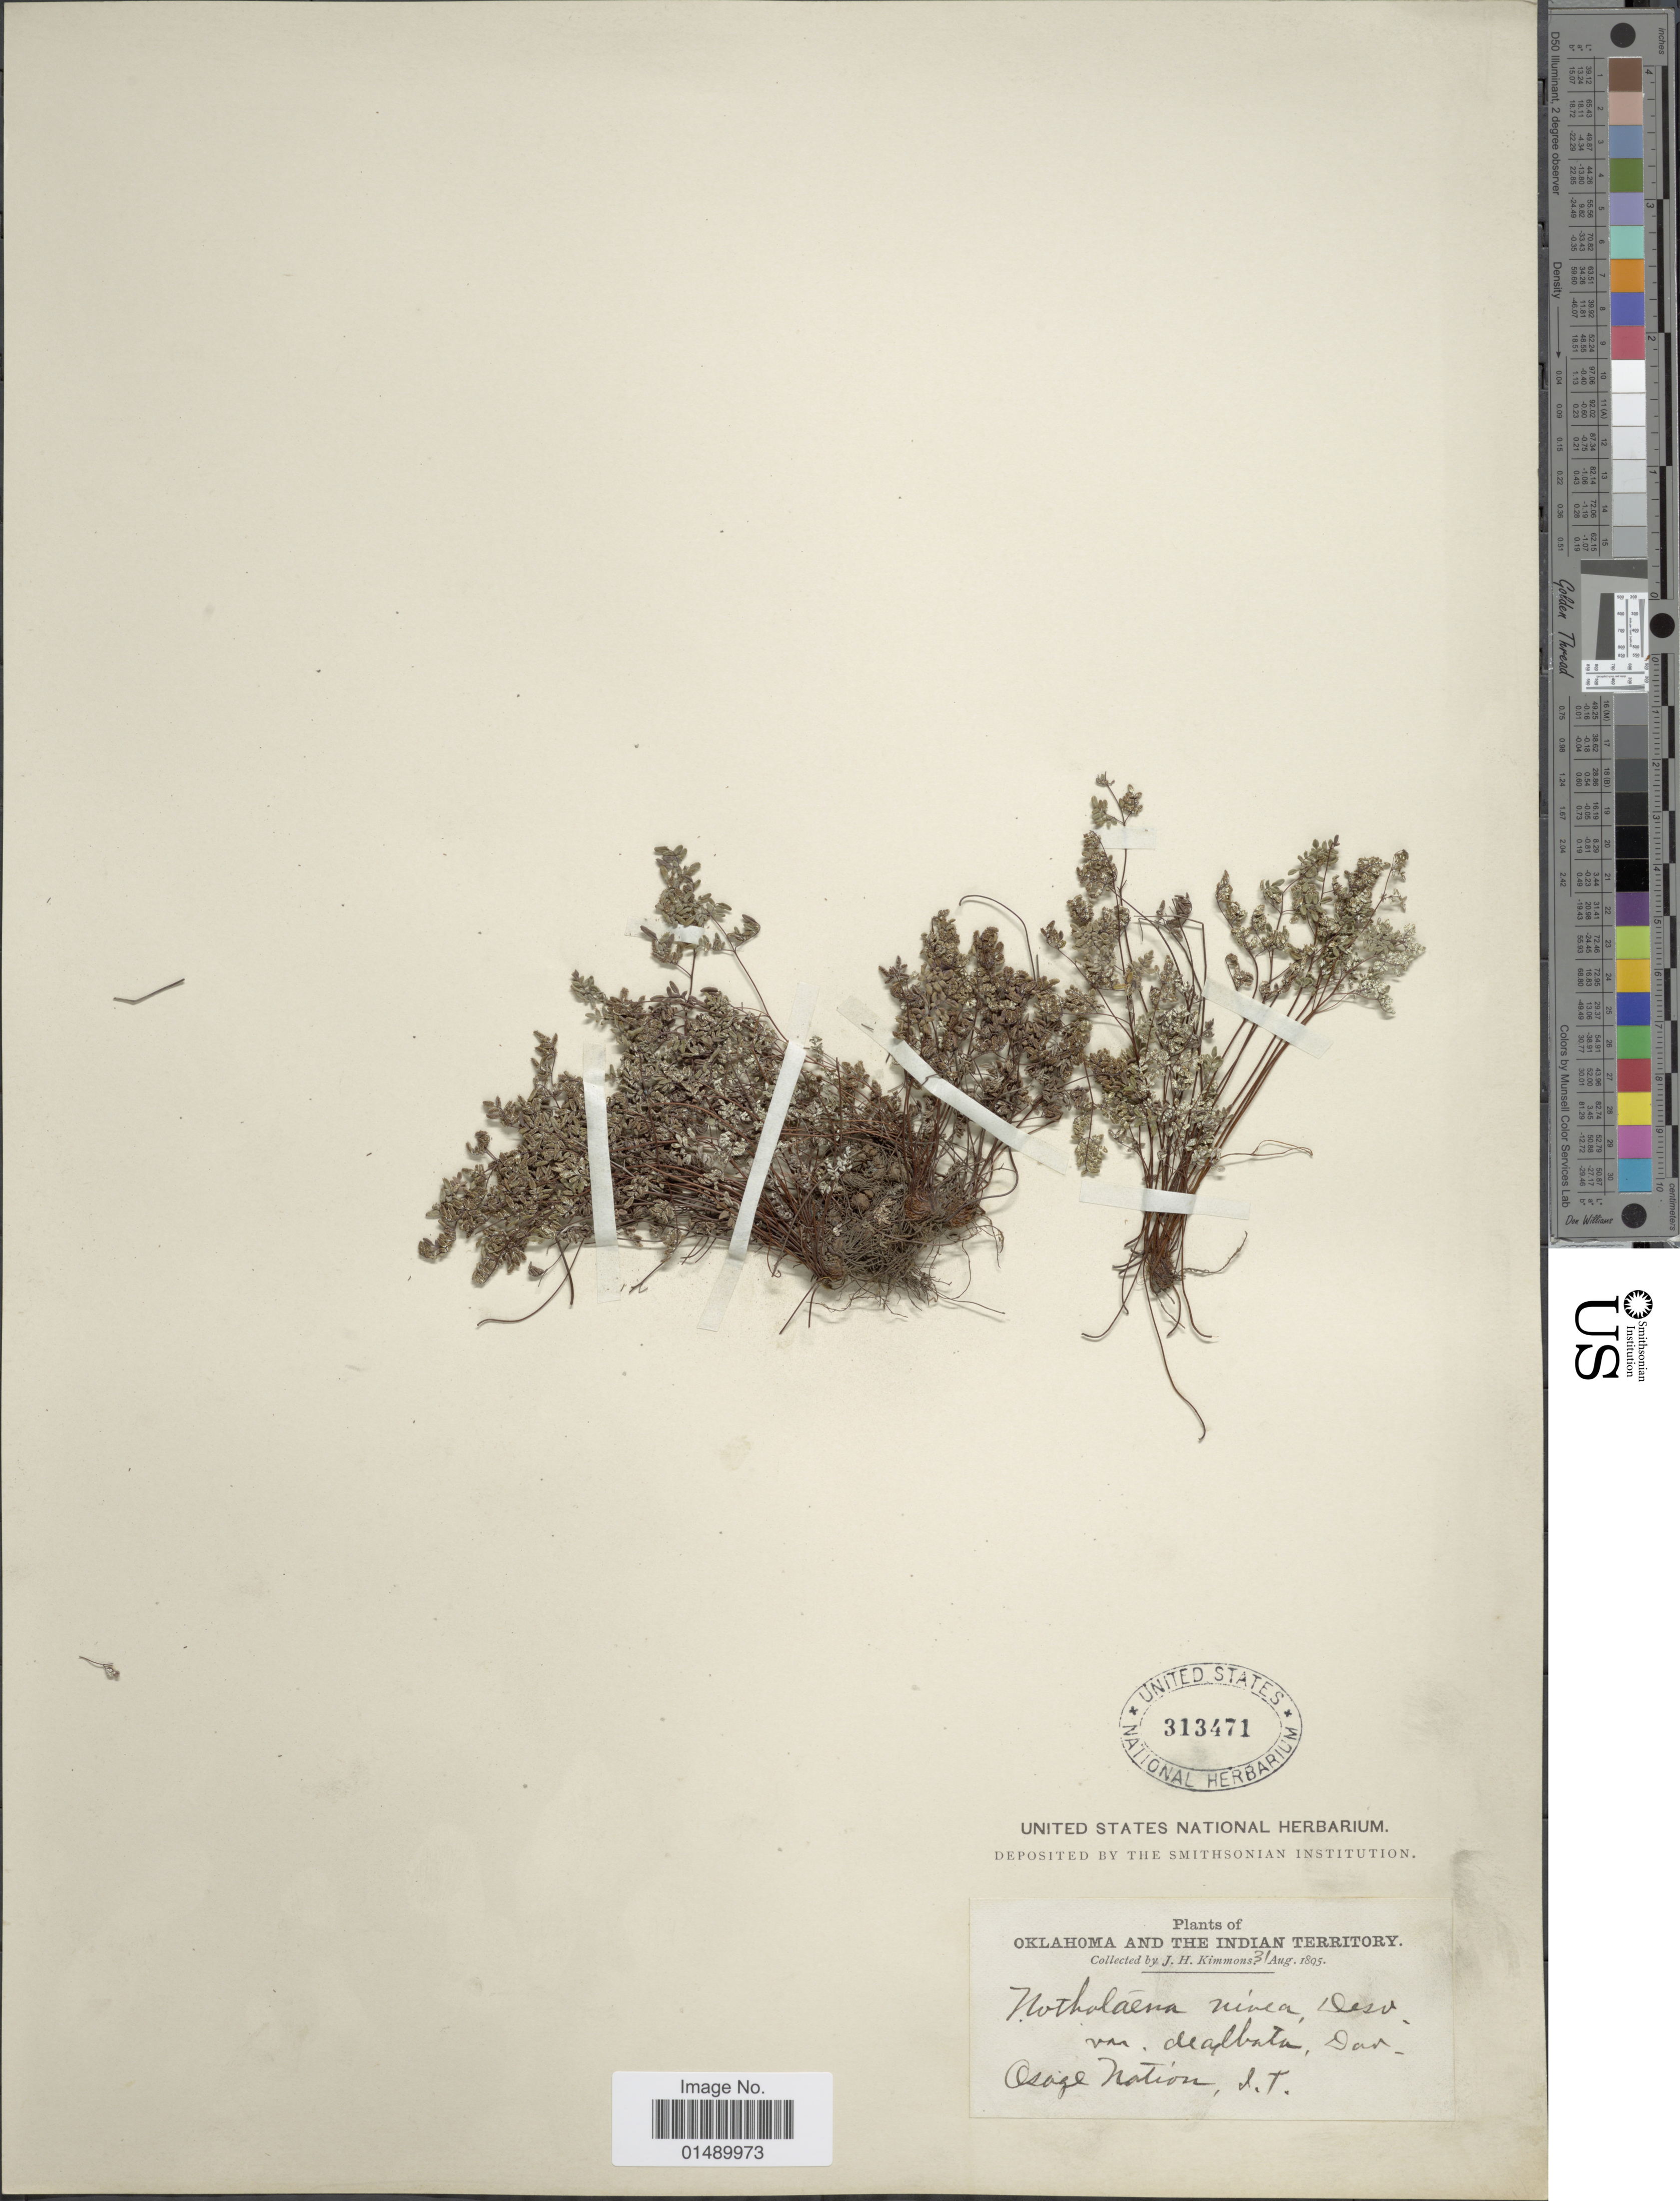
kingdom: Plantae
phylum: Tracheophyta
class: Polypodiopsida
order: Polypodiales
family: Pteridaceae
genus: Argyrochosma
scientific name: Argyrochosma dealbata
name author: (Pursh) Windham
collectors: J. Kimmons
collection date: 1895-08-31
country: United States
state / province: Oklahoma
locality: Oklahoma and the Indian Territory, Osage Nation, I. T.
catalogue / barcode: US 313471